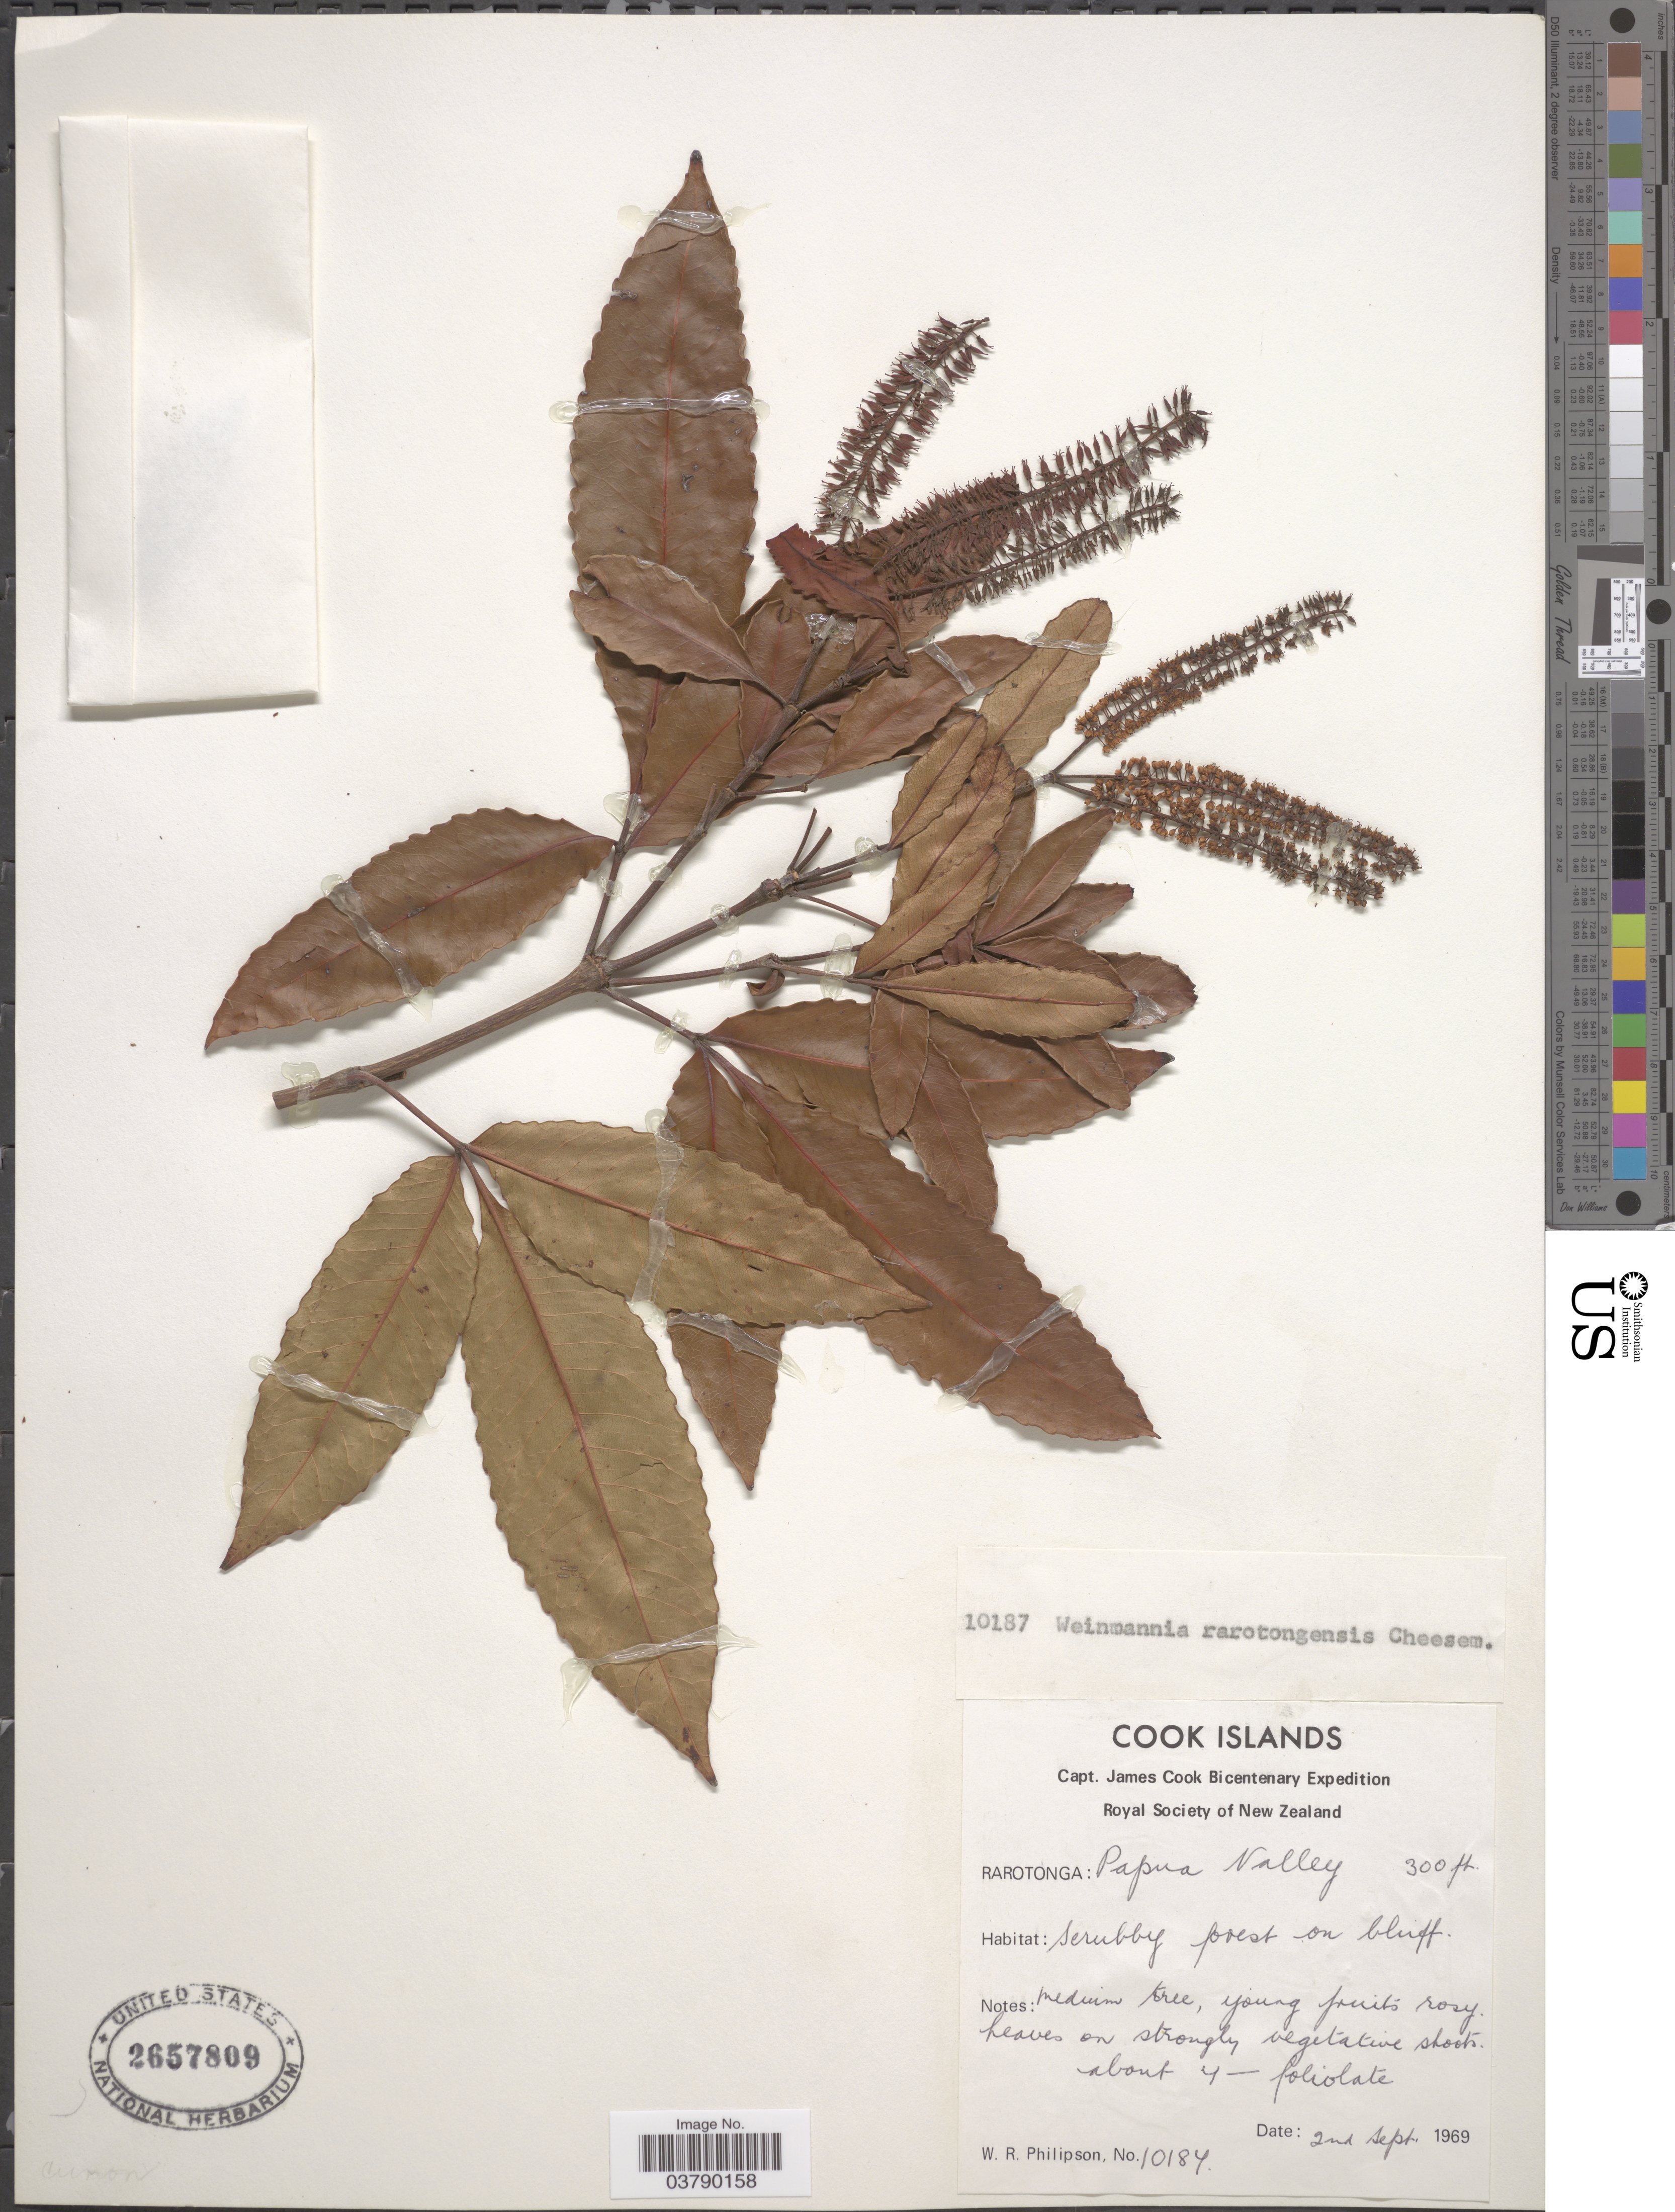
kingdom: Plantae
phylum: Tracheophyta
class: Magnoliopsida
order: Oxalidales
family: Cunoniaceae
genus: Pterophylla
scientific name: Pterophylla samoensis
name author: (A. Gray) Pillon & H.C. Hopkins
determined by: Strong, Mark T., (BOT), Smithsonian Institution - National Museum of Natural History (UNITED STATES)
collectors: W. R. Philipson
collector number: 10184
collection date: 1969-09-02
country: Cook Islands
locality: Rarotonga: Papua Valley.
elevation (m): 91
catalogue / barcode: US 2657809